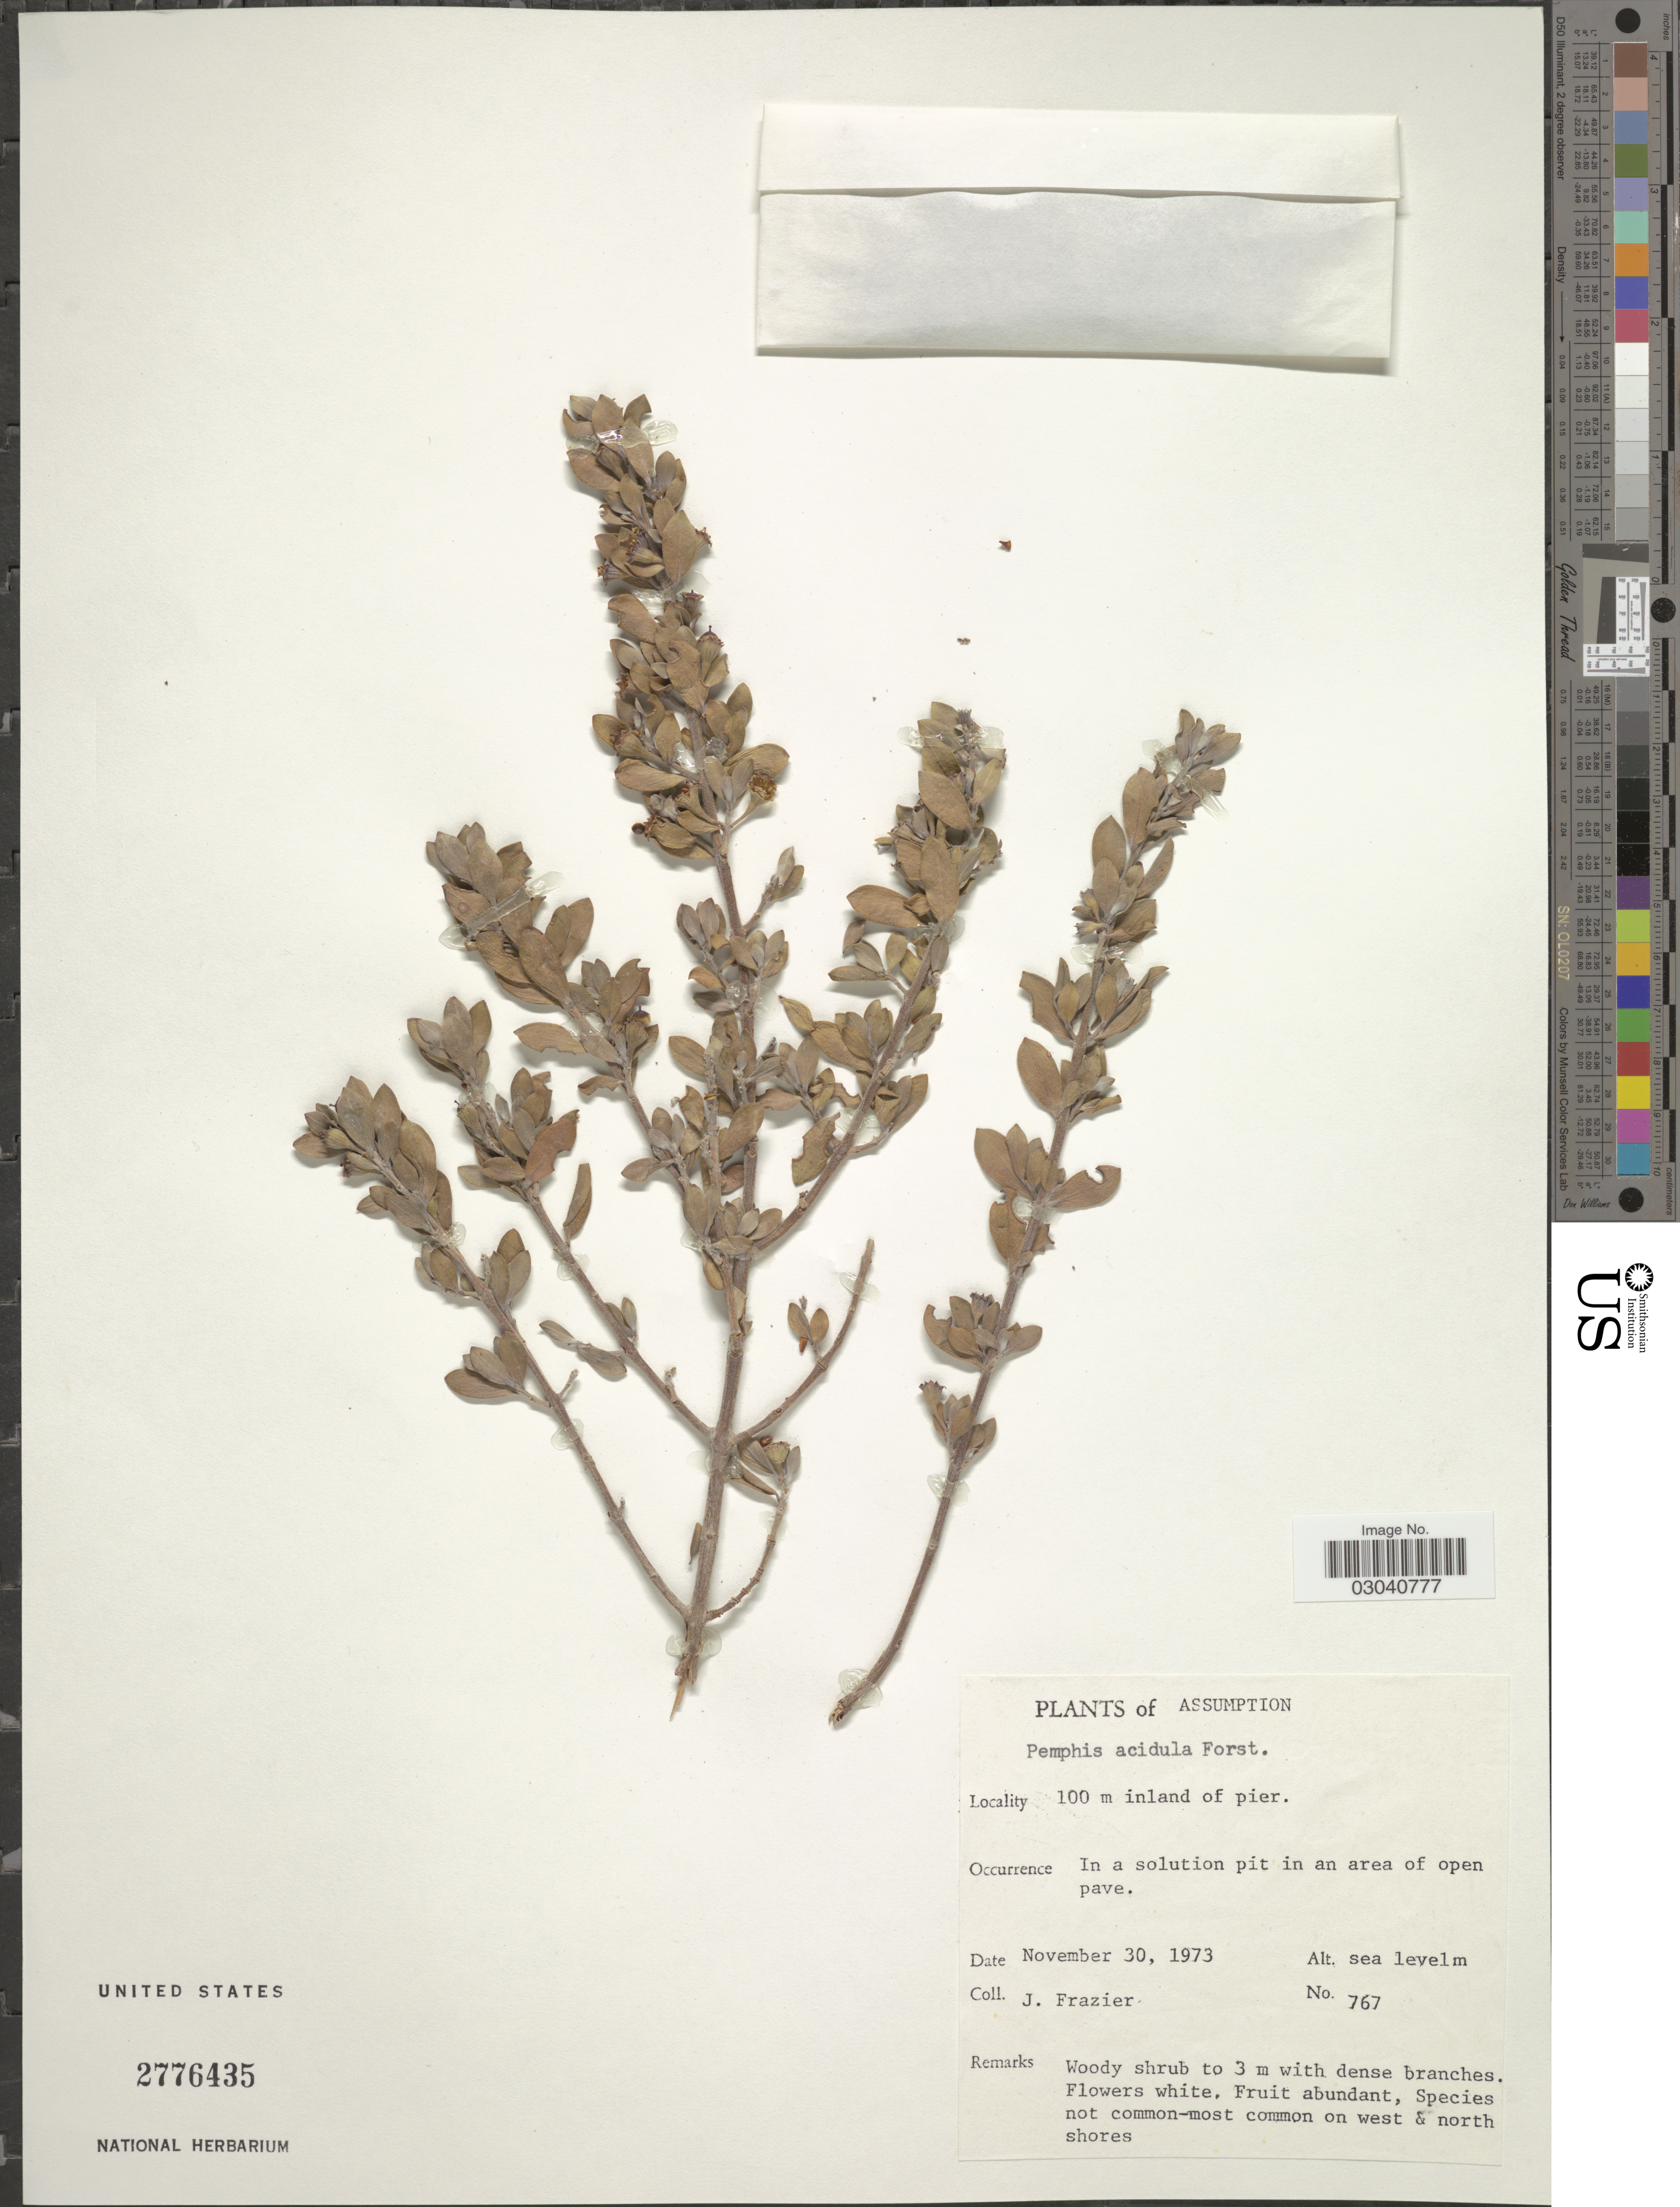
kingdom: Plantae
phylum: Tracheophyta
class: Magnoliopsida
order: Myrtales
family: Lythraceae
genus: Pemphis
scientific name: Pemphis acidula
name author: J.R. Forst. & G. Forst.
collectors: J. Frazier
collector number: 767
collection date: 1973-11-30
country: Seychelles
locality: Assumption. 100 m inland of pier.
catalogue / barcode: US 2776435